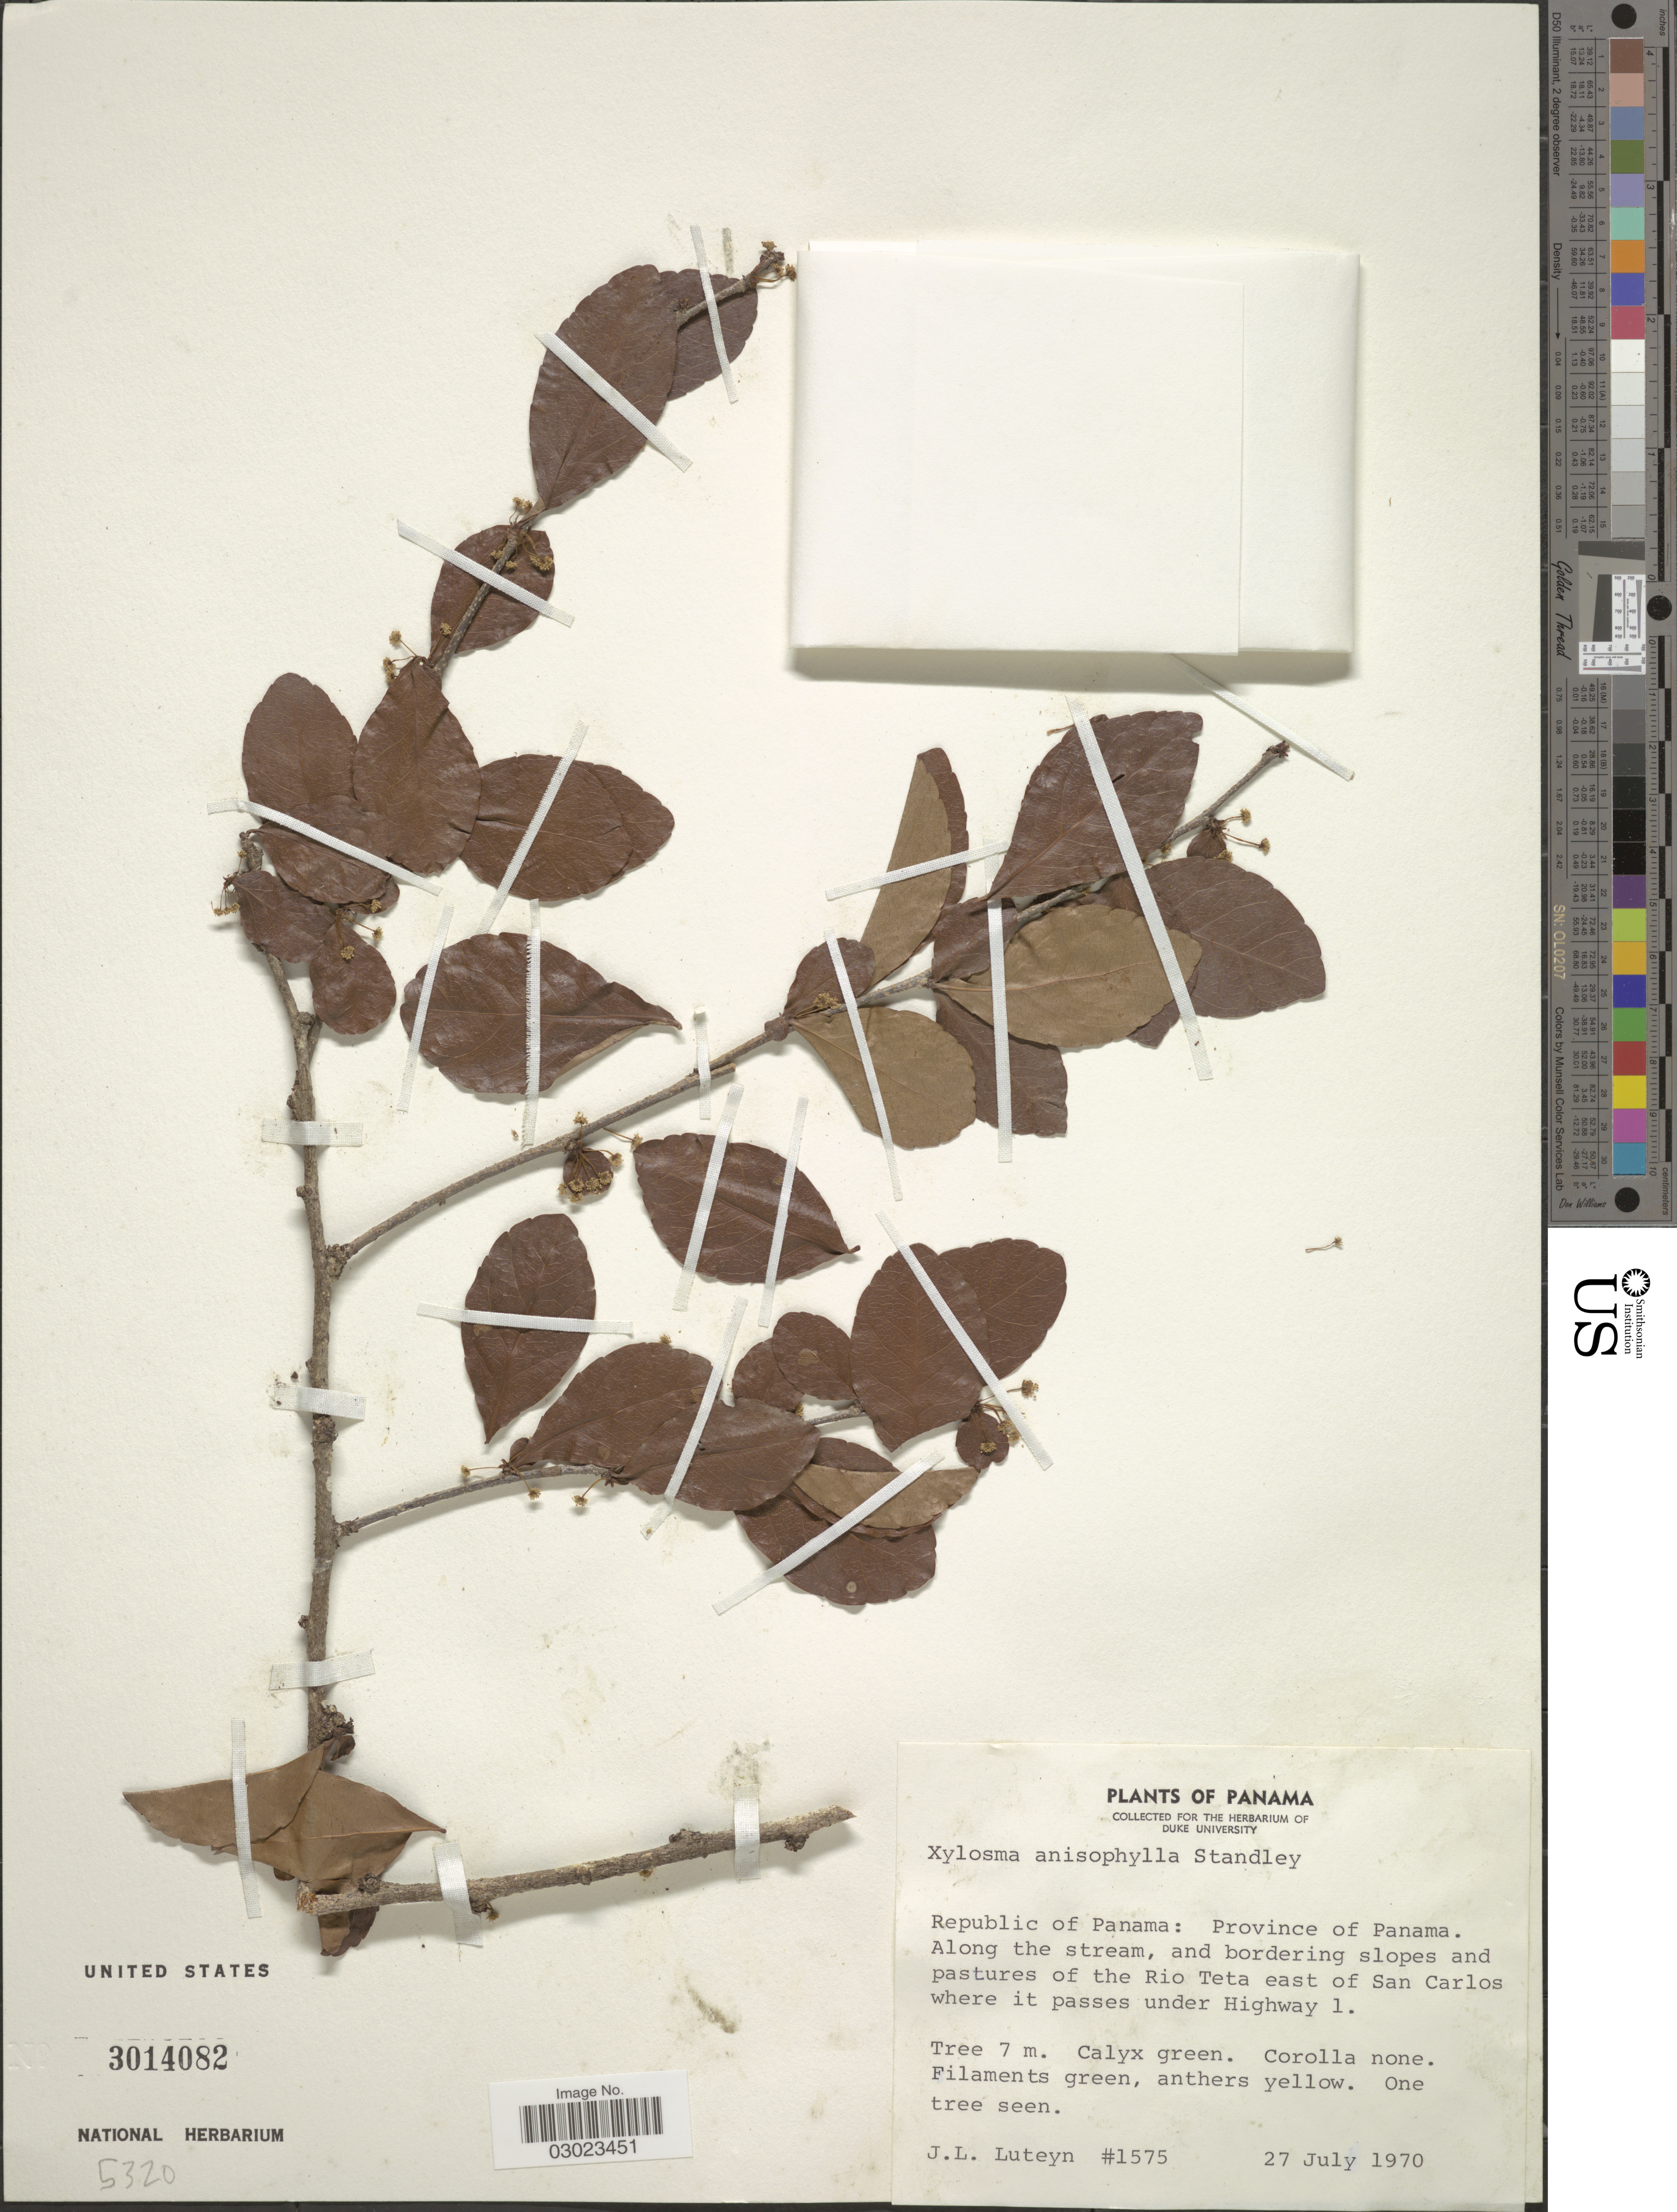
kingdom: Plantae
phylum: Tracheophyta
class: Magnoliopsida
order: Malpighiales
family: Salicaceae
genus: Xylosma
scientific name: Xylosma flexuosa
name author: (Kunth) Hemsl.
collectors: J. Luteyn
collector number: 1575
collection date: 1970-07-27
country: Panama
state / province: Panamá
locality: Along the stream, and bordering slopes and pastures of the Rio Teta east of San Carlos where it passes under Highway 1.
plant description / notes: Cited by H.O. Sleumer, Fl. Neotrop. 22: 161. 1980.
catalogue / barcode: US 3014082